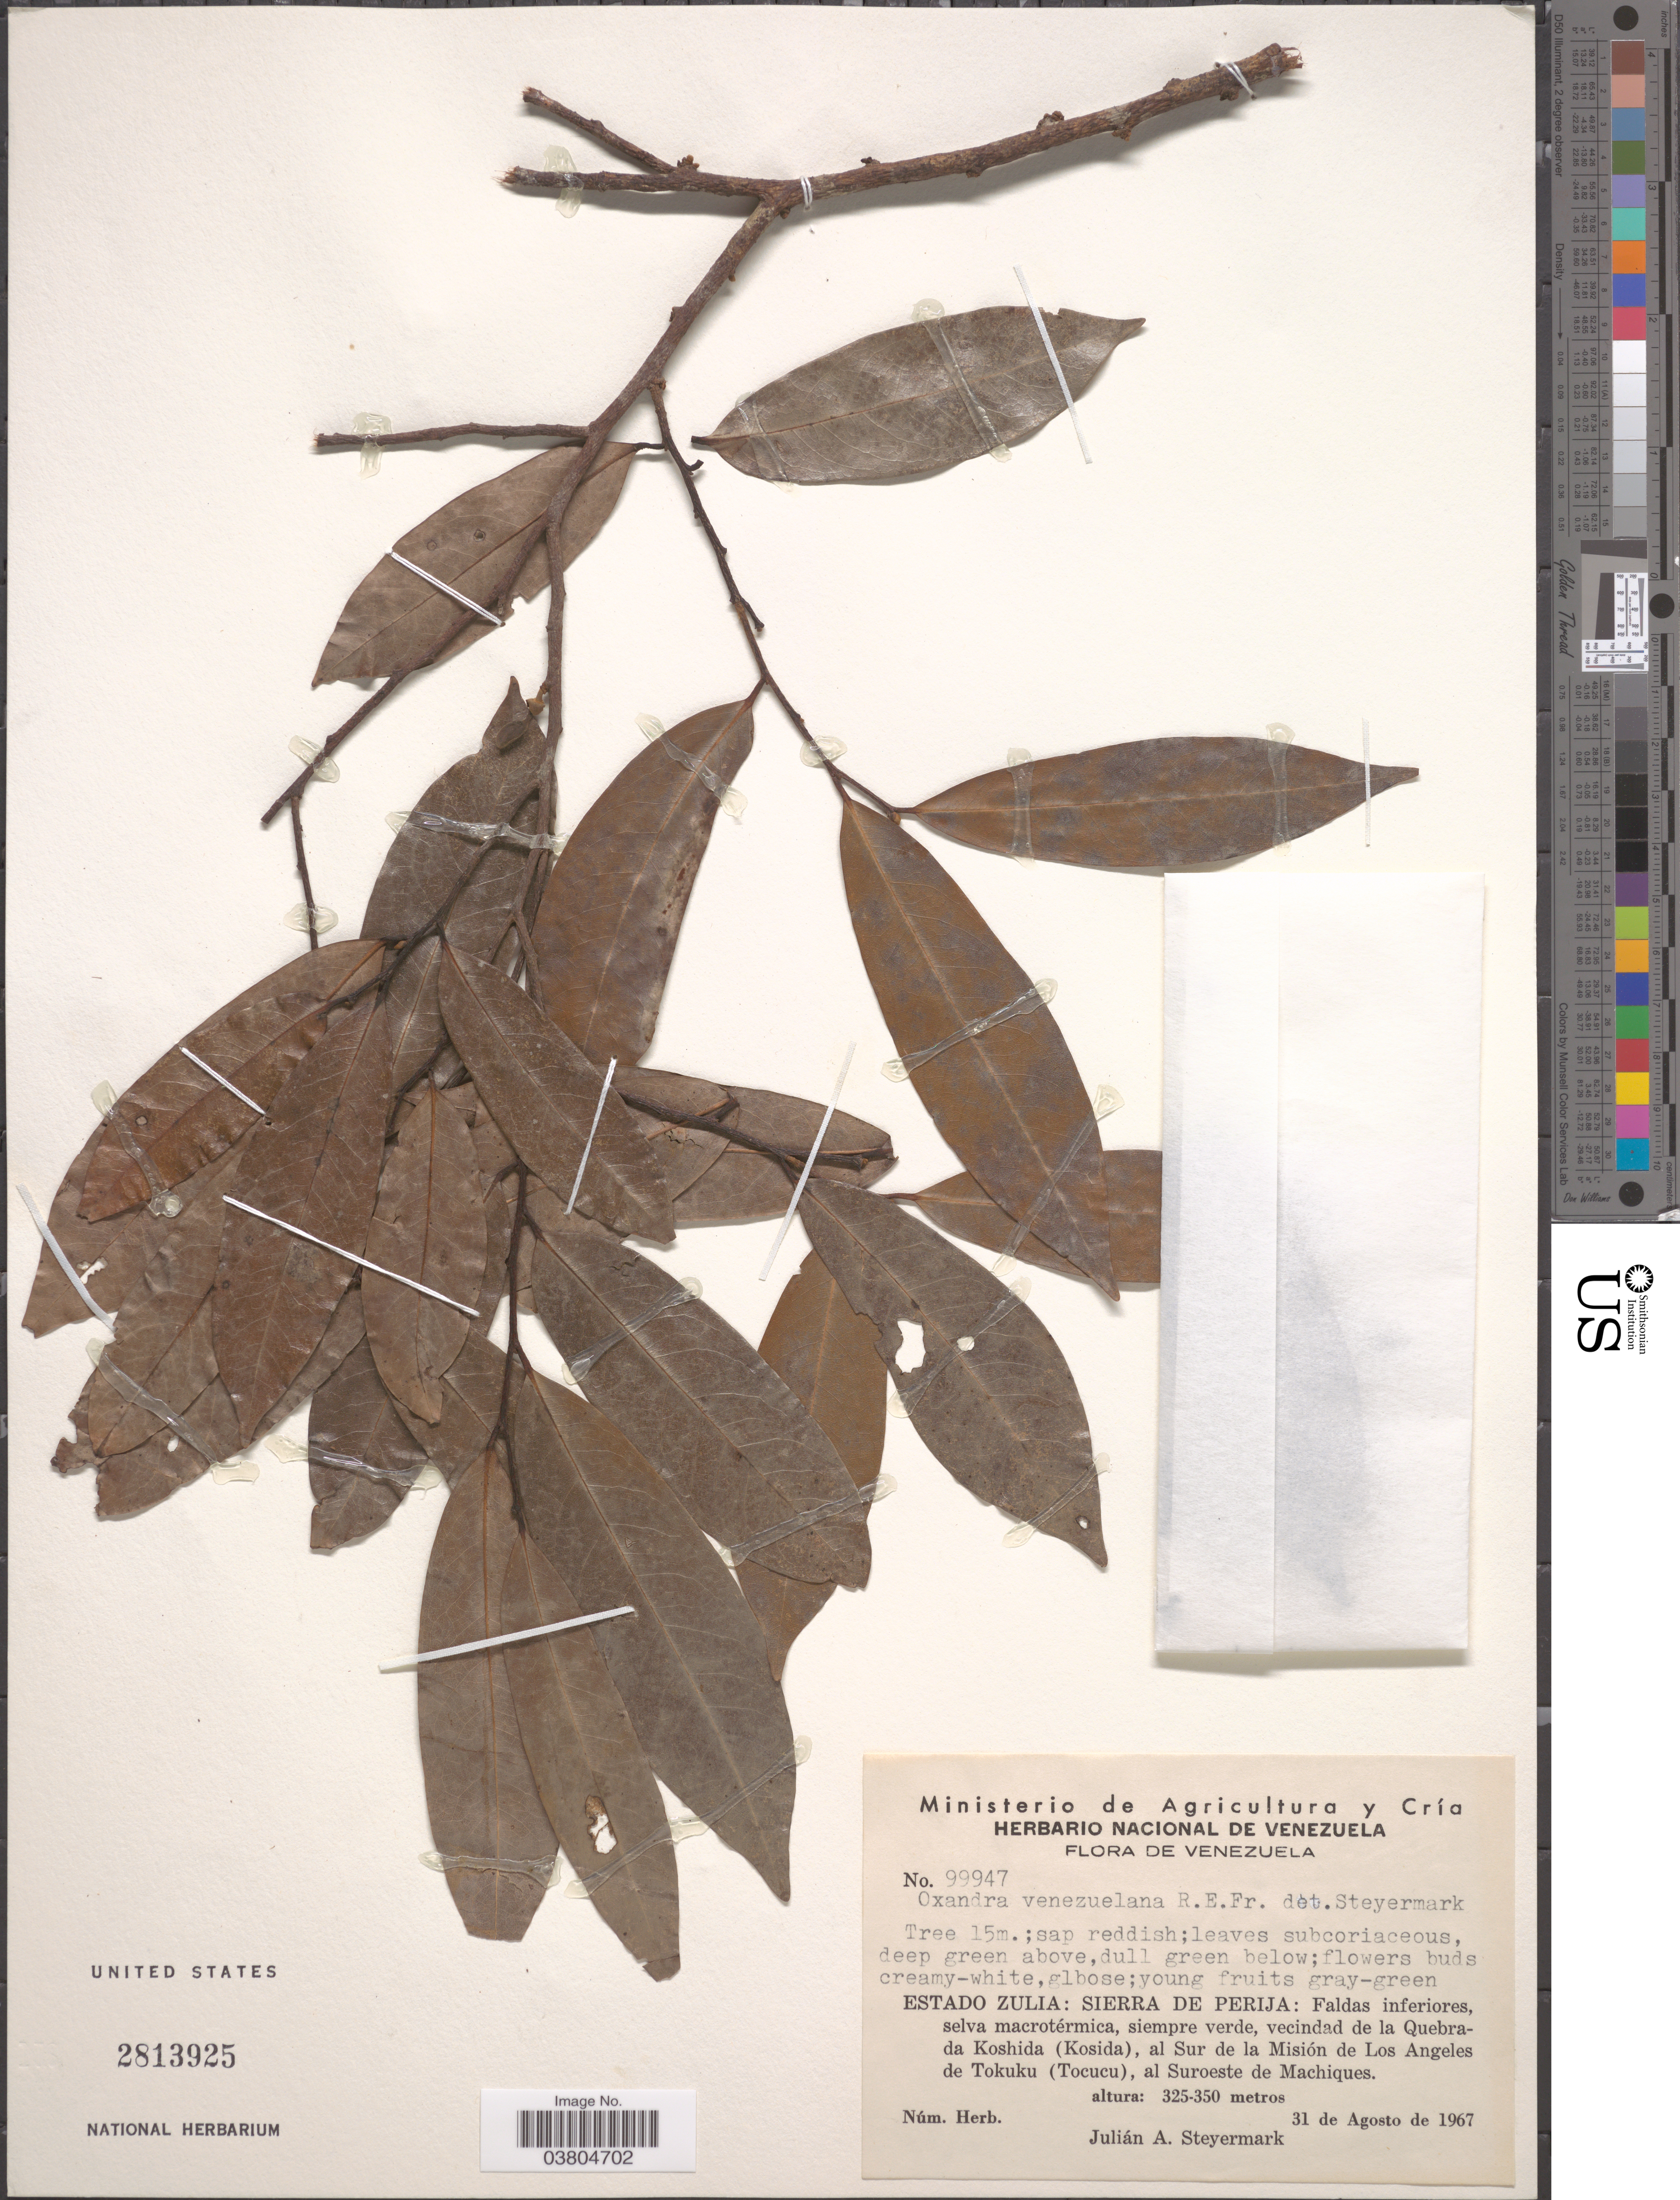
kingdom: Plantae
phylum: Tracheophyta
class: Magnoliopsida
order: Magnoliales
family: Annonaceae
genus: Oxandra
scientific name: Oxandra venezuelana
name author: R.E. Fr.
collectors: J. Steyermark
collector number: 99947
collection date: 1967-08-31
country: Venezuela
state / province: Zulia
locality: Sierra de Perija: Faldas inferiores, selva macrotérmica, siempre verde, vecindad de la Quebrada Koshida (Kosida), al Sur de la Misión de Los Angeles de Tokuku (Tocucu), al Suroeste de Machiques.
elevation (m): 325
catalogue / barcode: US 2813925